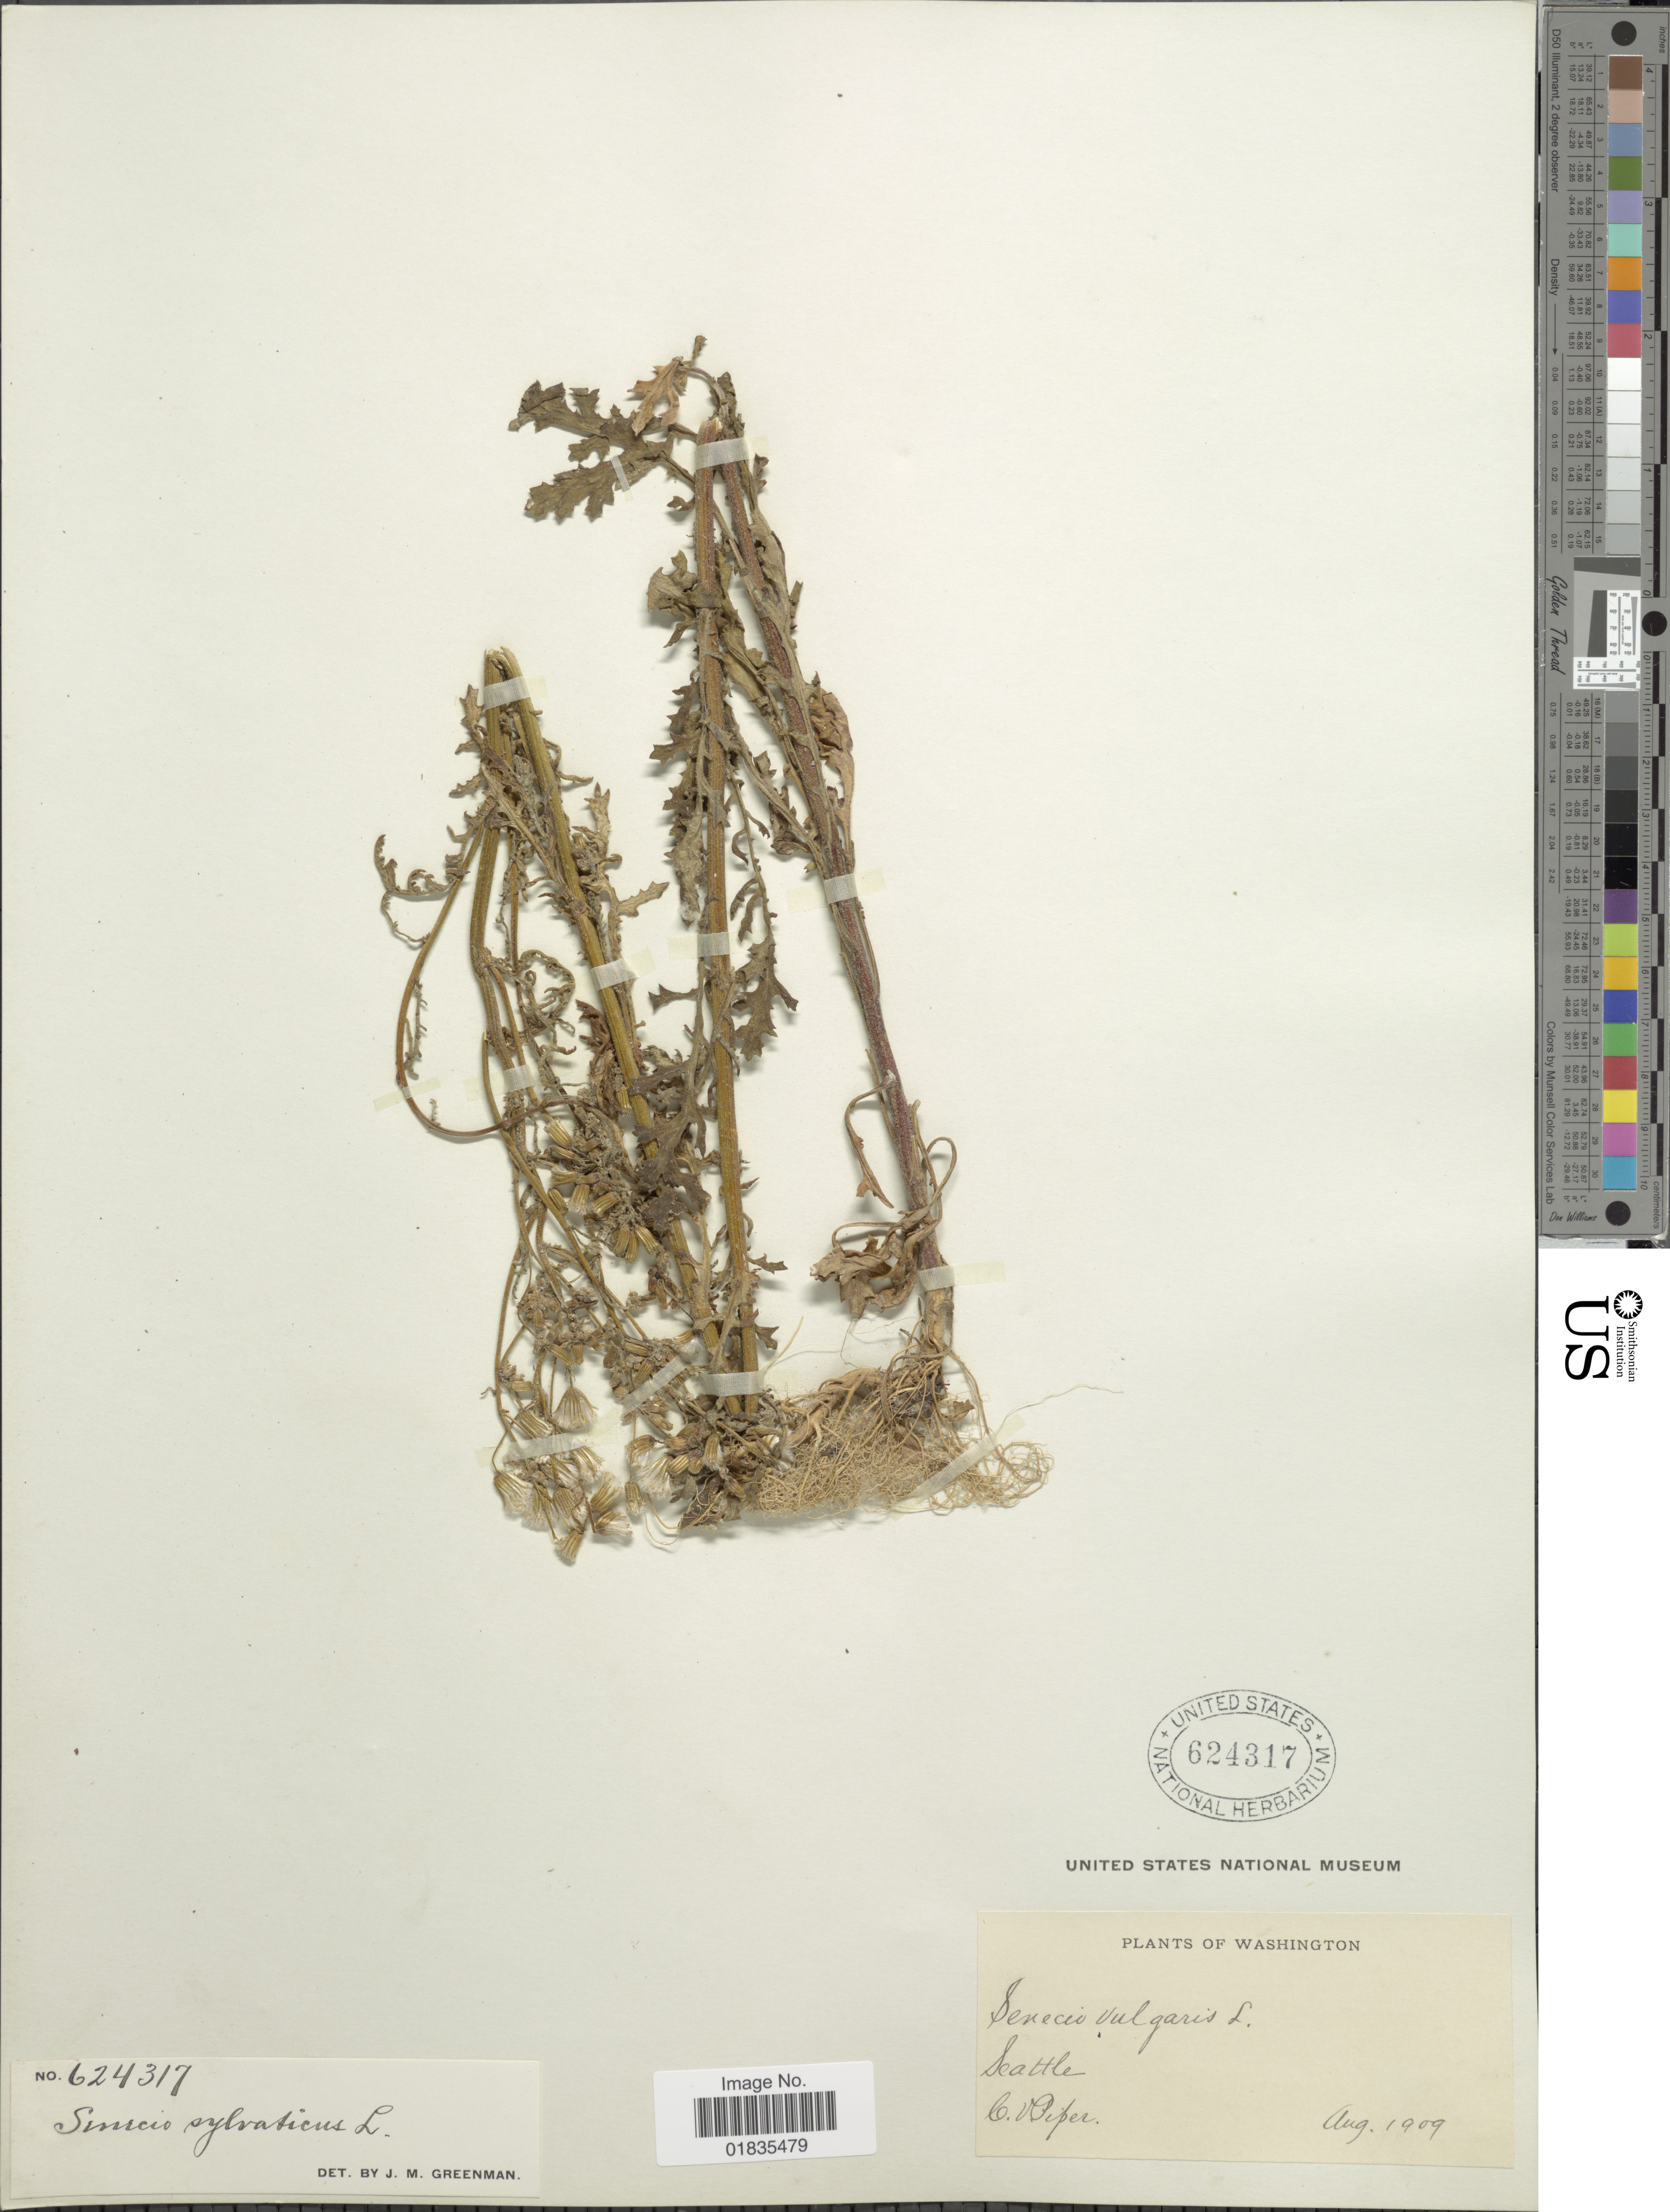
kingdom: Plantae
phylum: Tracheophyta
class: Magnoliopsida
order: Asterales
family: Asteraceae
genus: Senecio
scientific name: Senecio sylvaticus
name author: L.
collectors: C. V. Piper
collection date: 1909-08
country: United States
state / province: Washington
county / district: King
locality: Seattle.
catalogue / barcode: US 624317